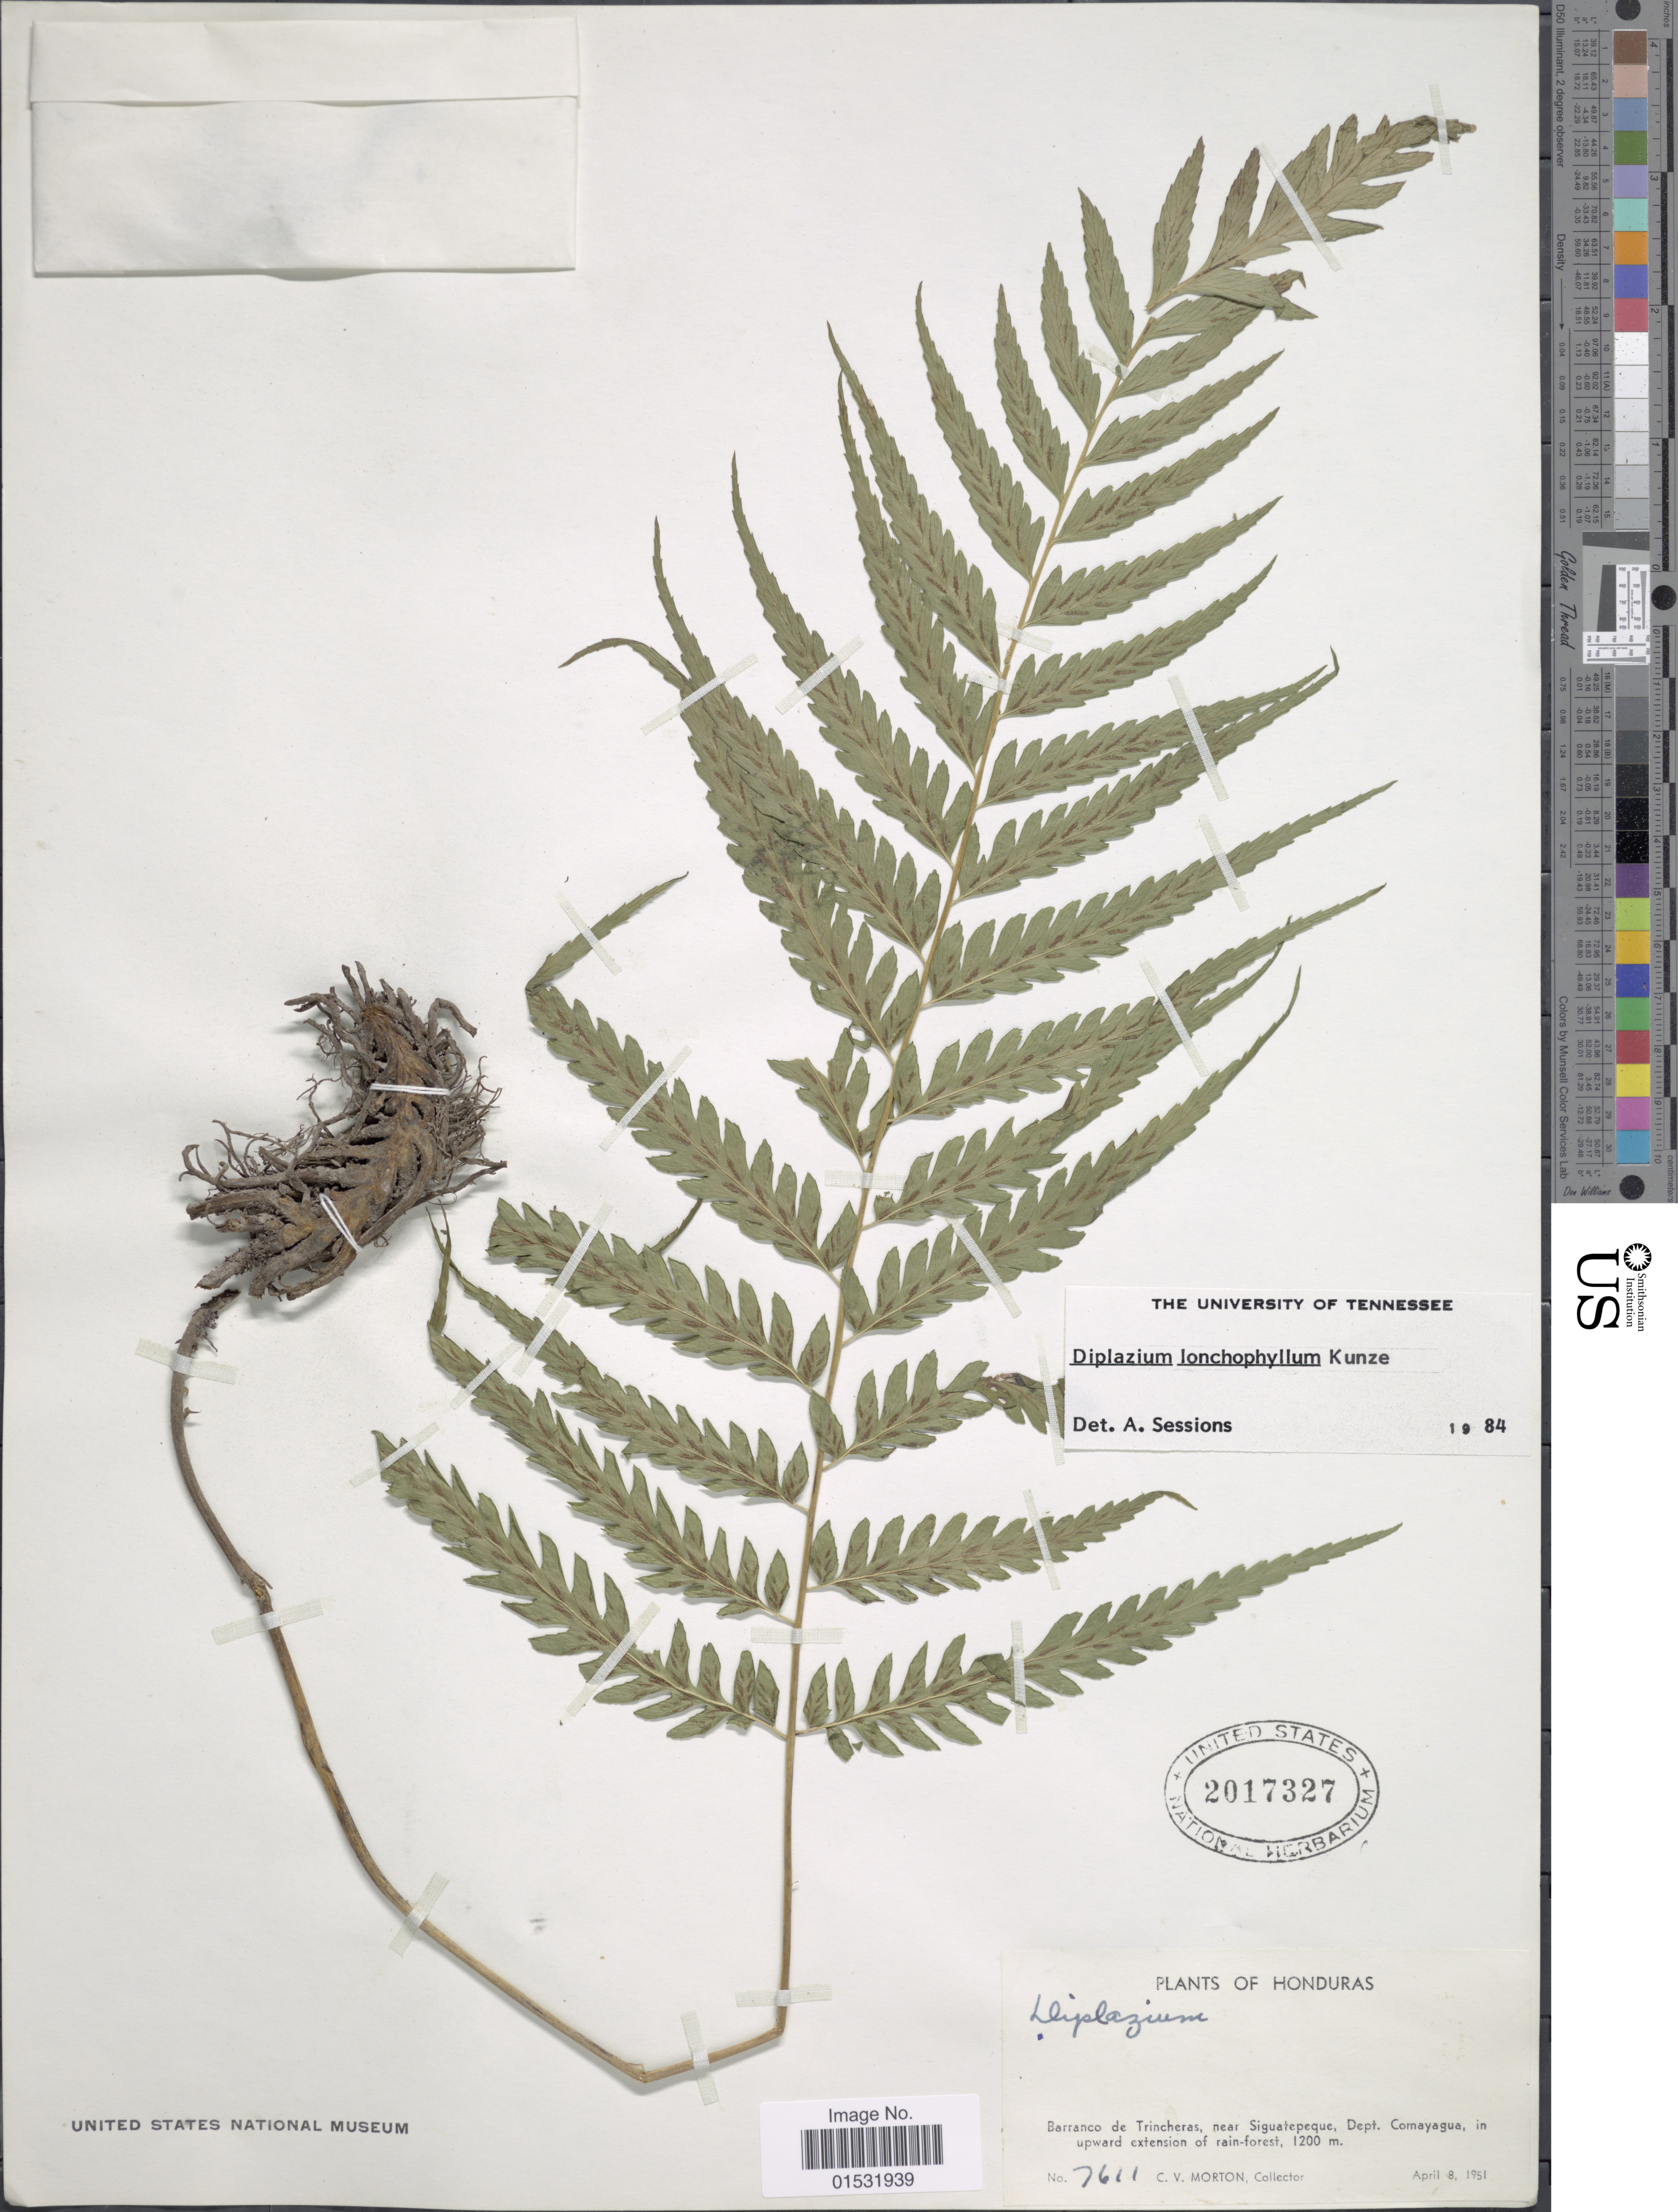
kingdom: Plantae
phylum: Tracheophyta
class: Polypodiopsida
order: Polypodiales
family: Athyriaceae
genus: Diplazium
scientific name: Diplazium lonchophyllum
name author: Kunze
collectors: C. V. Morton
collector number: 7611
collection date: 1951-04-08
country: Honduras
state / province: Comayagua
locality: Barranco de Trincheras, near Siguatepeque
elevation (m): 1200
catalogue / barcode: US 2017327